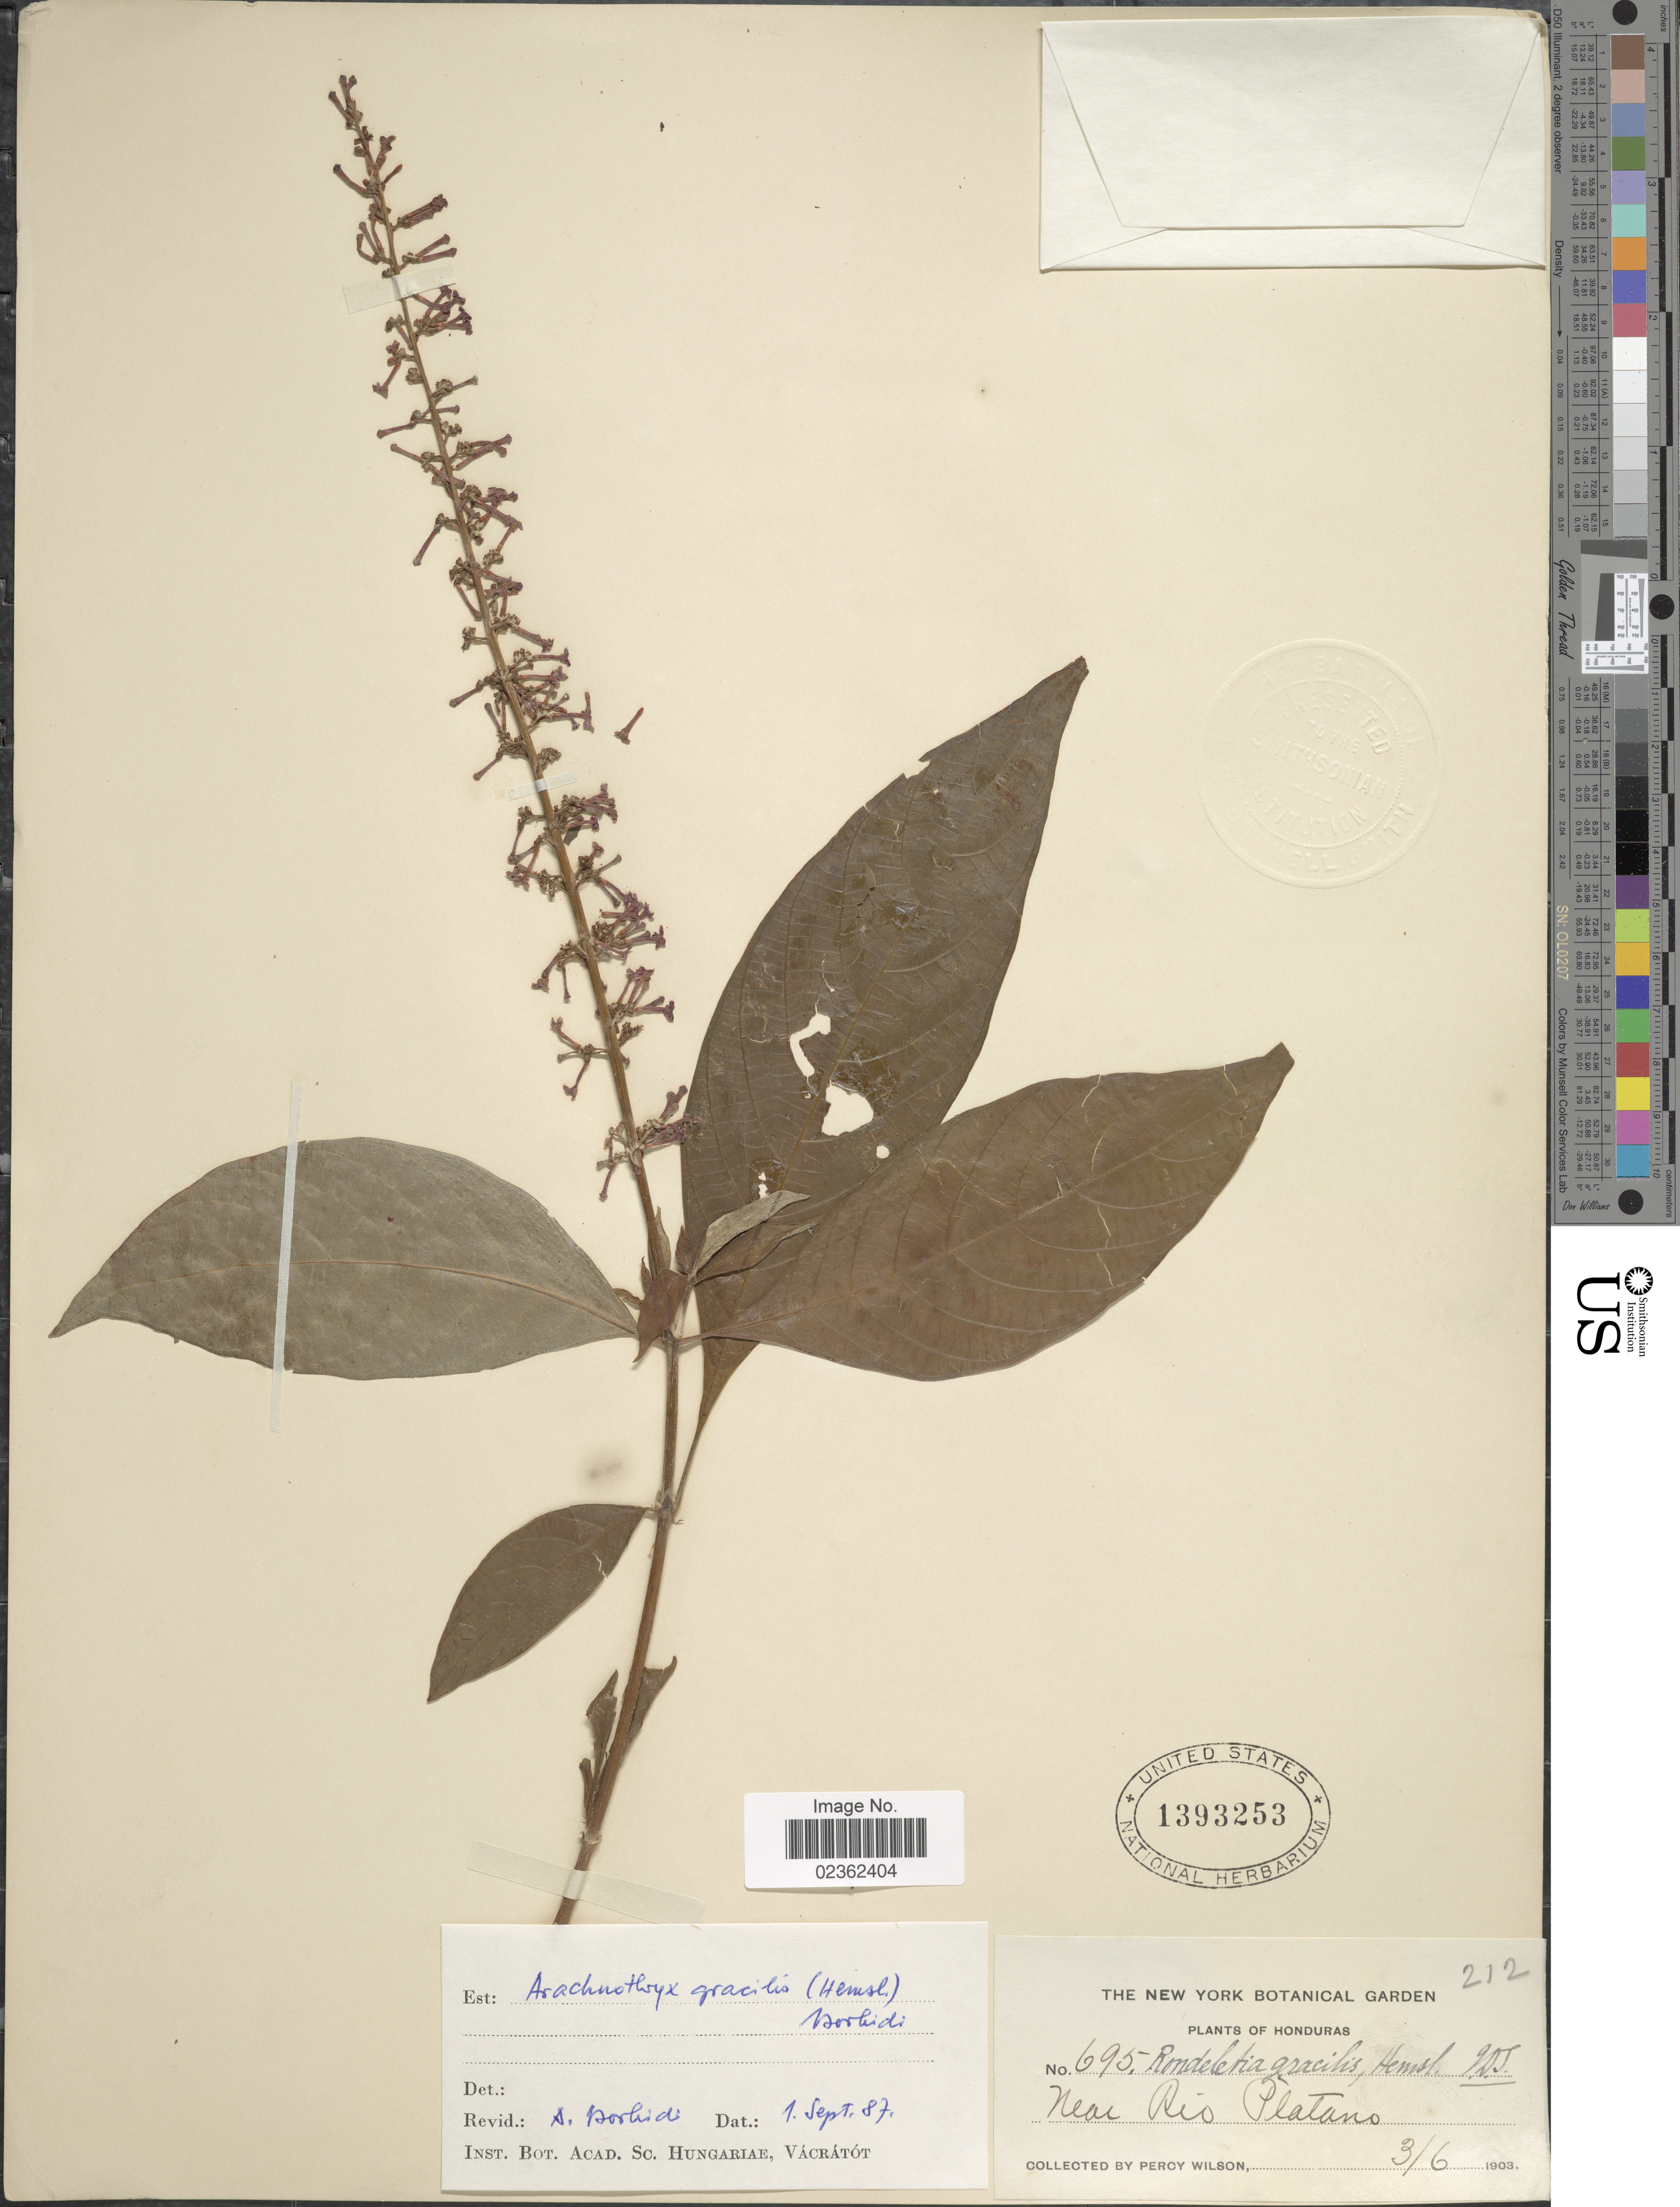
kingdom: Plantae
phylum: Tracheophyta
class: Magnoliopsida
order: Gentianales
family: Rubiaceae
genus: Arachnothryx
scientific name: Arachnothryx gracilis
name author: (Hemsl.) Borhidi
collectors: P. Wilson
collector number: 212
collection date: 1903-06-03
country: Honduras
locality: Near Rio Platano.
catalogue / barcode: US 1393253